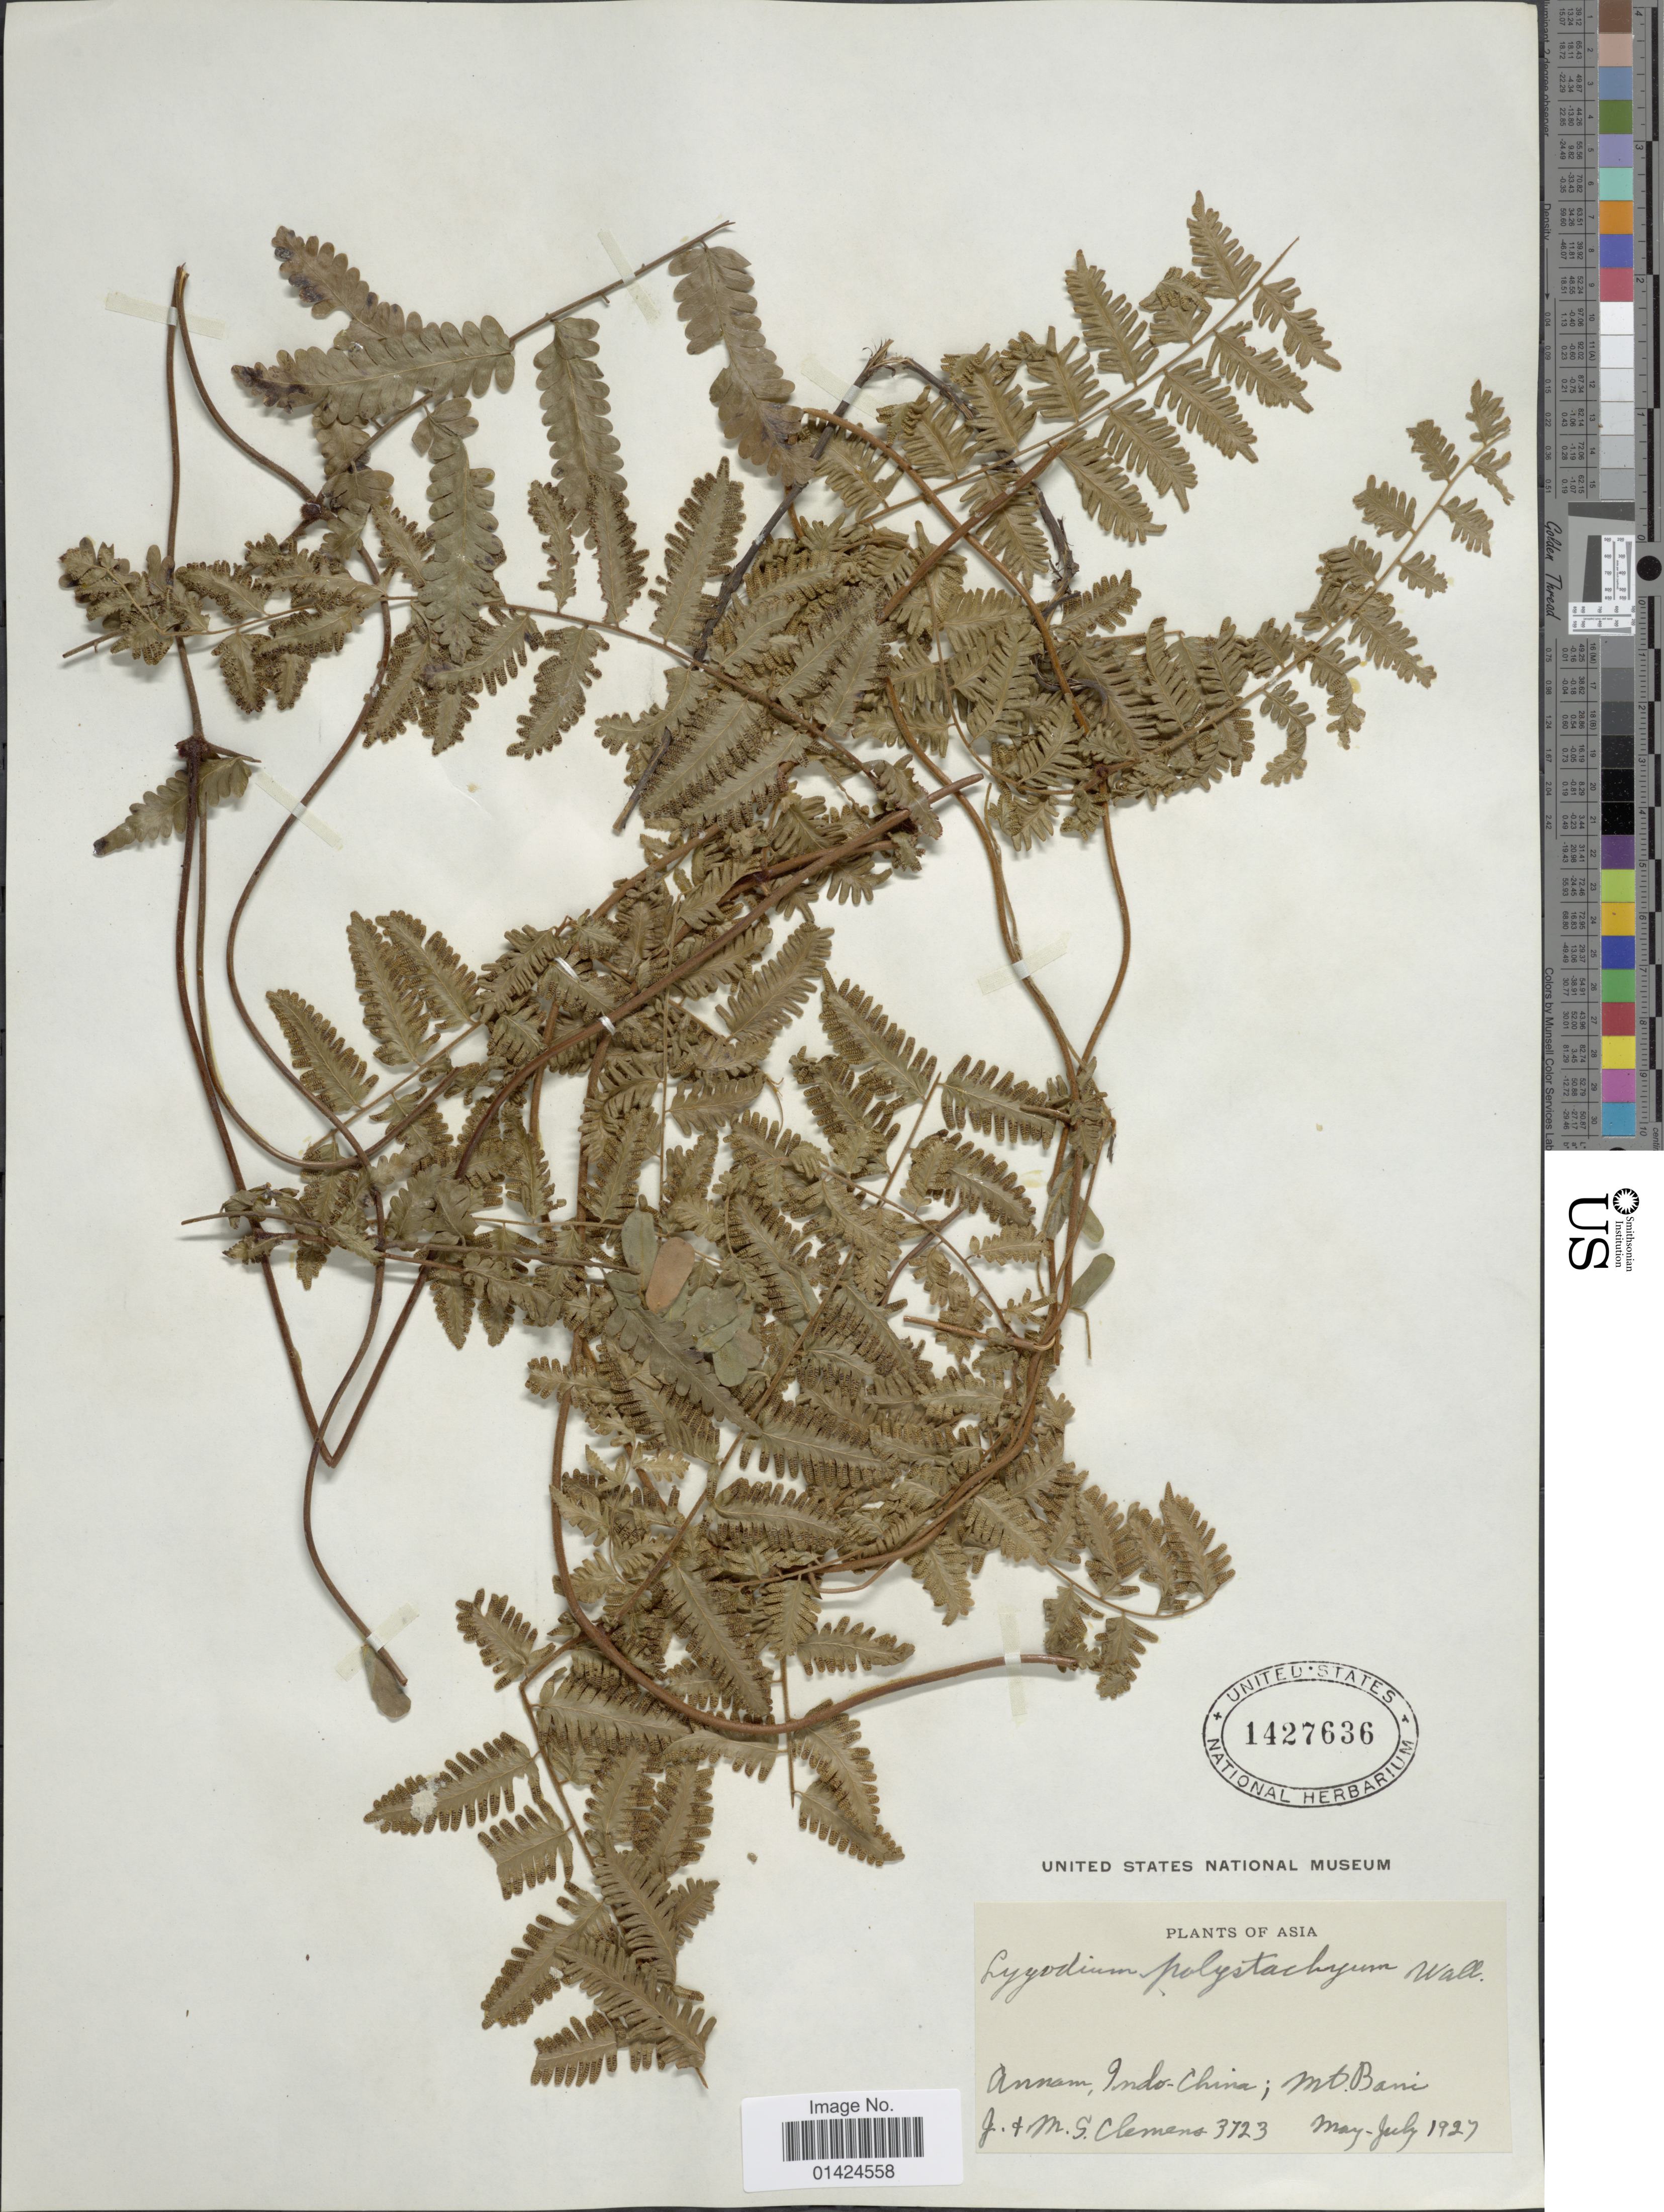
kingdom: Plantae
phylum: Tracheophyta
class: Polypodiopsida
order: Schizaeales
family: Lygodiaceae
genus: Lygodium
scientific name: Lygodium polystachyum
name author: Wall. ex T. Moore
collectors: J. Clemens & M. S. Clemens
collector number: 3723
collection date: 1927-05/1927-07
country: Vietnam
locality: Annam, Indo-China, Mt. Bani. Asia.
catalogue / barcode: US 1427636